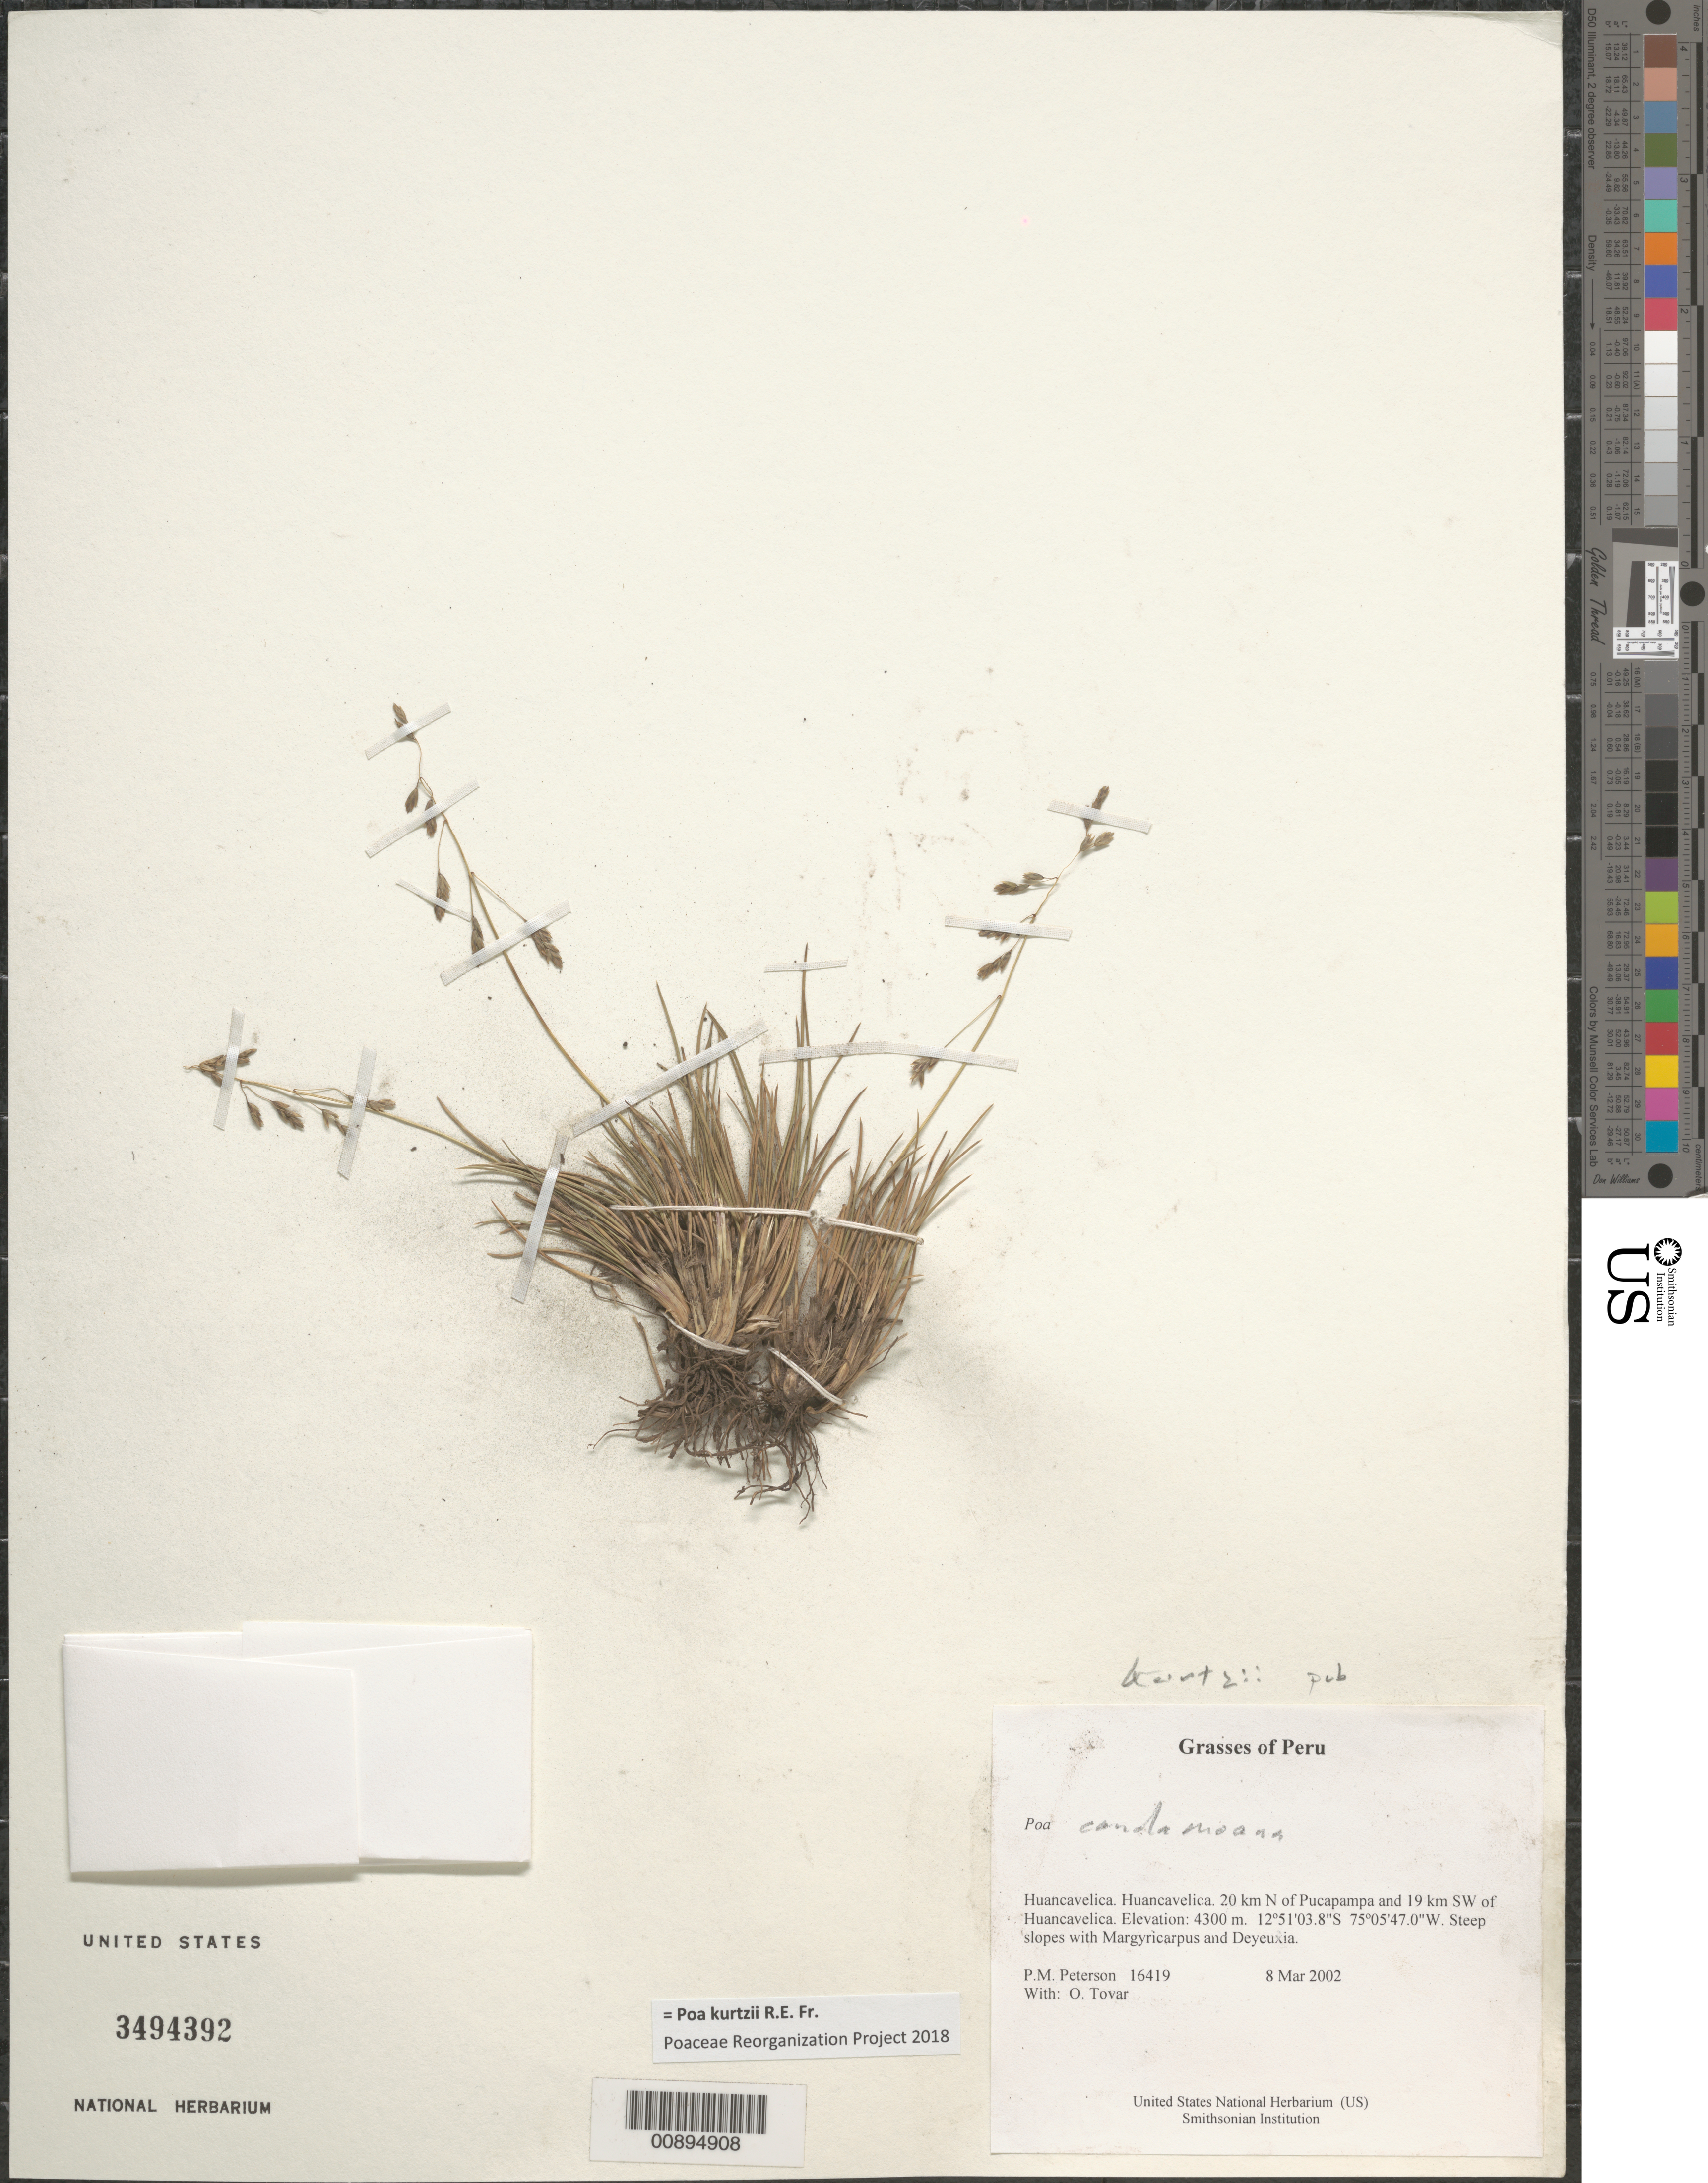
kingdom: Plantae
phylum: Tracheophyta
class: Liliopsida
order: Poales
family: Poaceae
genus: Poa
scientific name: Poa kurtzii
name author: R.E. Fr.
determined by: Soreng, Robert J., Research Associate (BOT), Smithsonian Institution - National Museum of Natural History (UNITED STATES)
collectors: P. M. Peterson & Ó. Tovar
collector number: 16419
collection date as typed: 08 Mar 2002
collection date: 2002-03-08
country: Peru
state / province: Huancavelica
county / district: Huancavelica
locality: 20 km N of Pucapampa and 19 km SW of Huancavelica.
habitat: Steep slopes with ~Margyricarpus~ and ~Deyeuxia~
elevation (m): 4300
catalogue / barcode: US 3494392